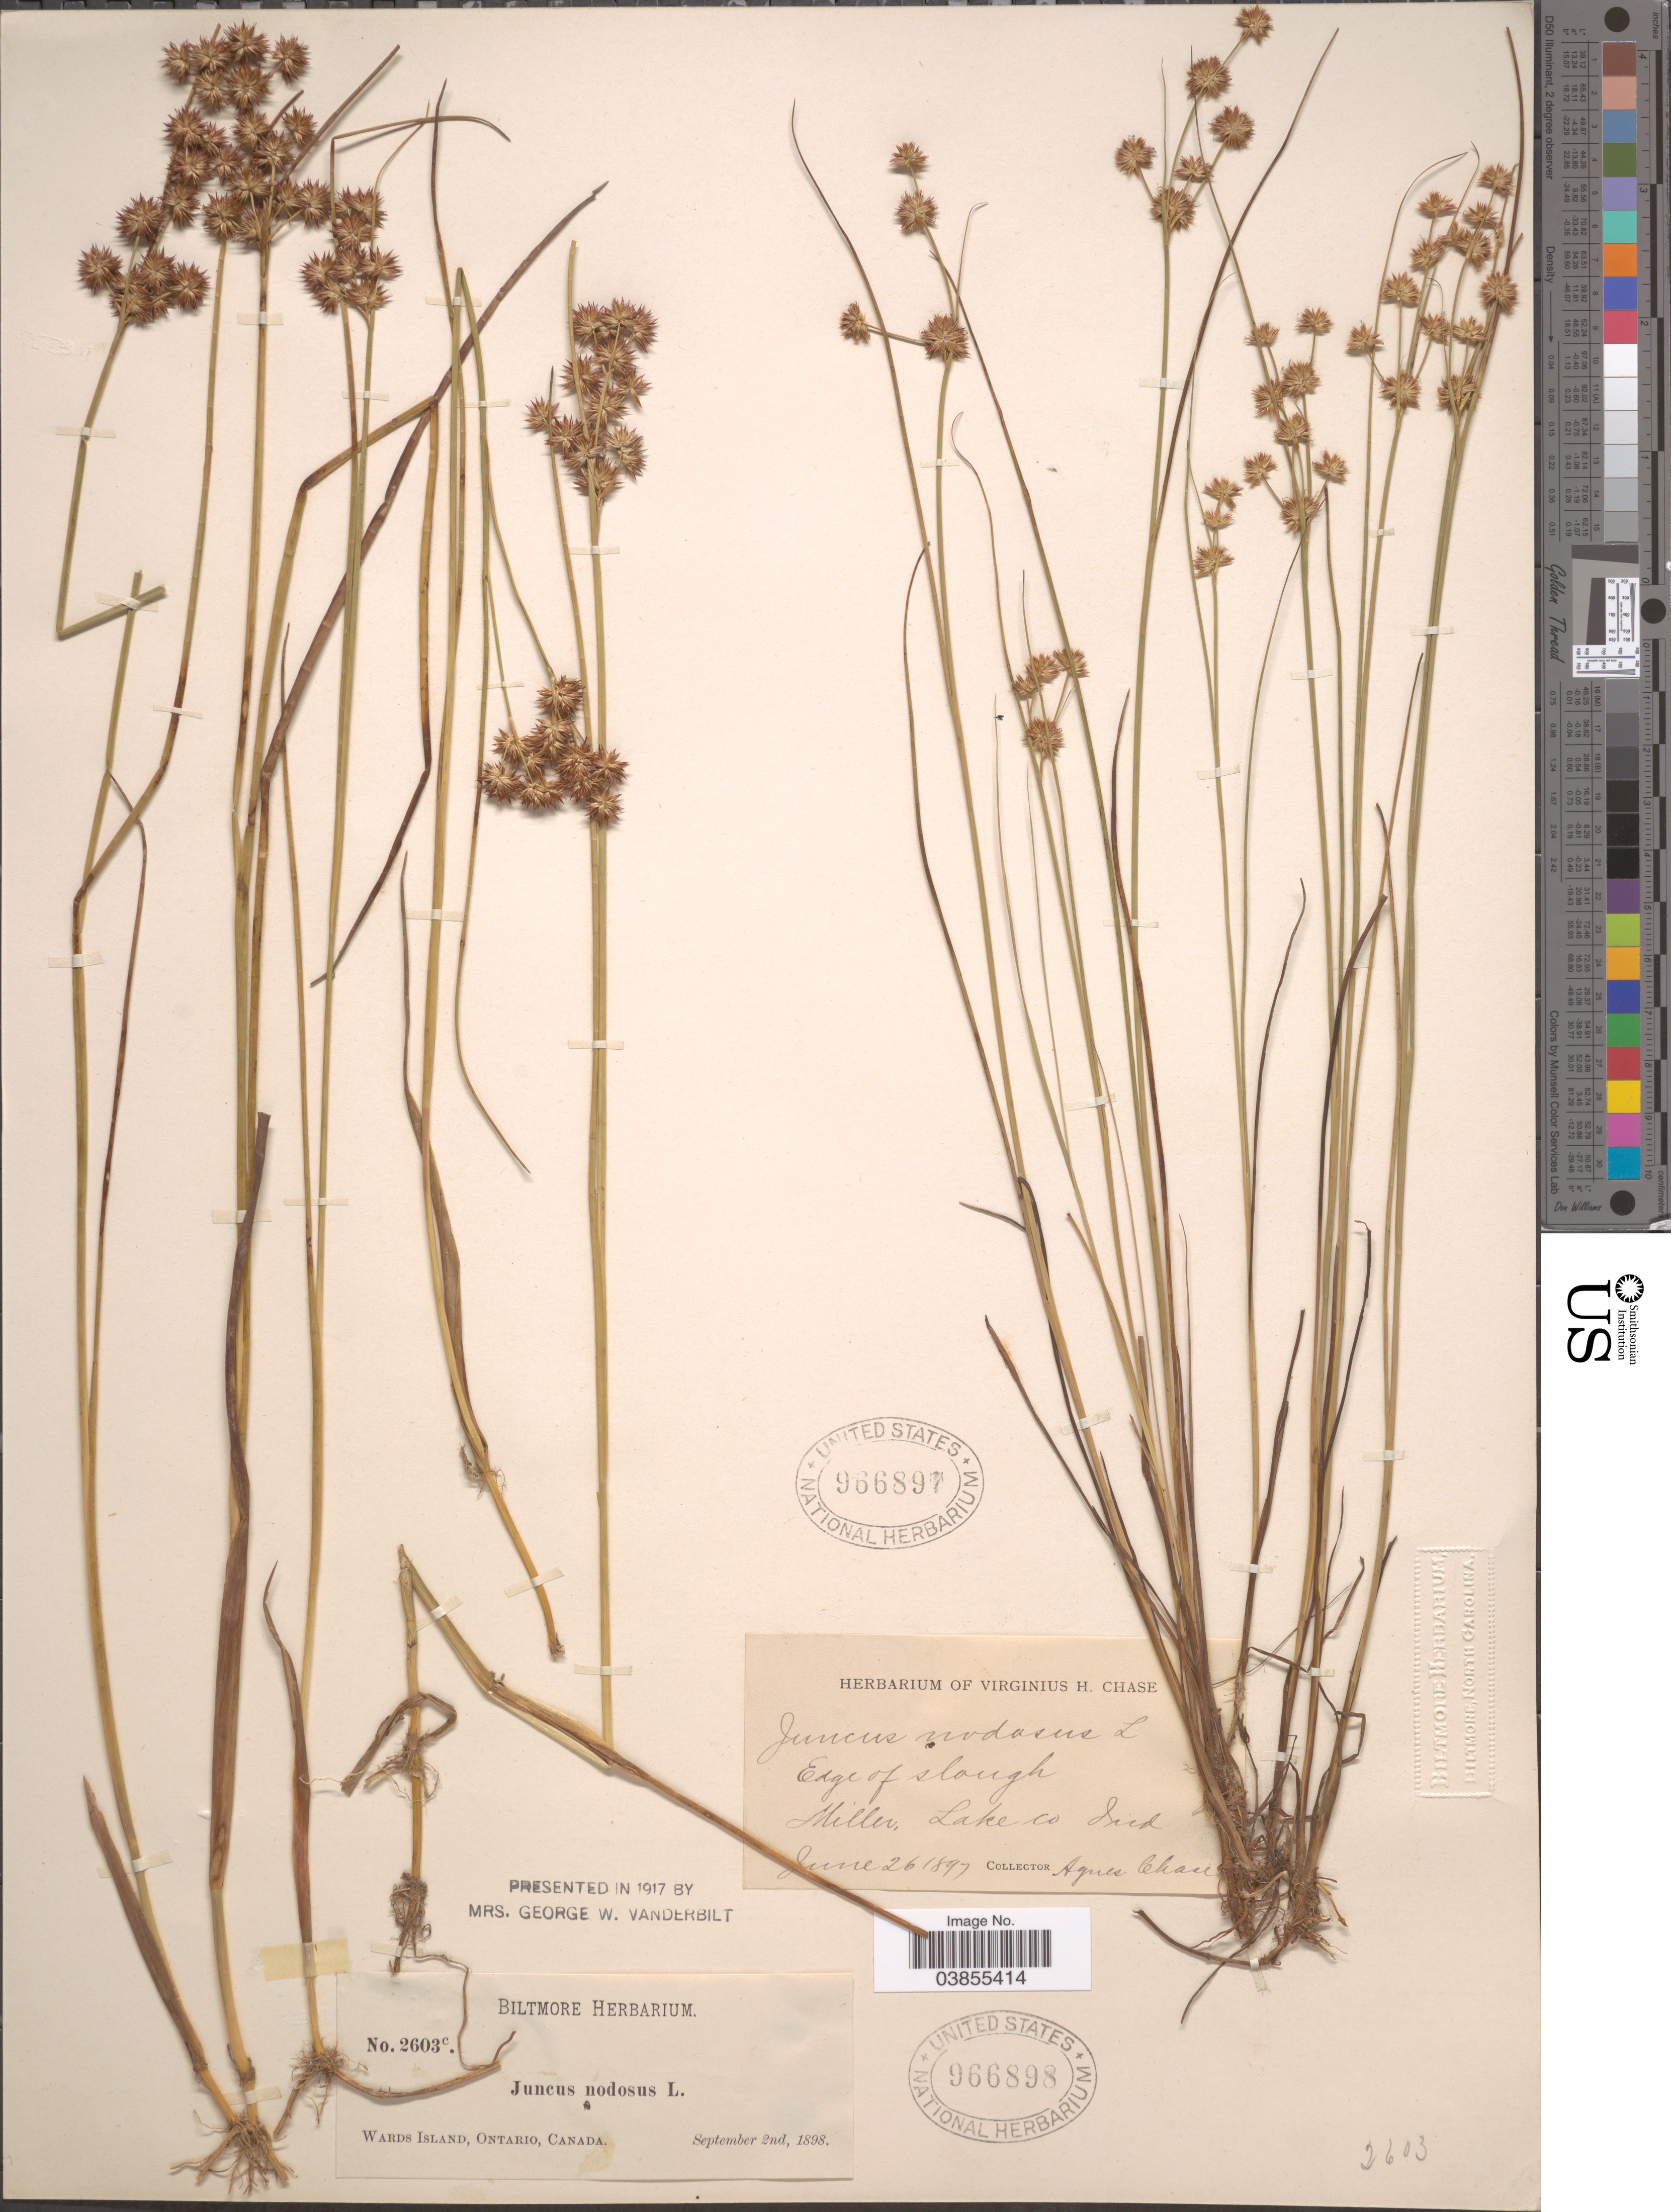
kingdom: Plantae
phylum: Tracheophyta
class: Liliopsida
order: Poales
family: Juncaceae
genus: Juncus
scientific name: Juncus nodosus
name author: L.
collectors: A. Chase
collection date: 1897-06-26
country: United States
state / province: Indiana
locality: Edge of slough Miller, Lake co.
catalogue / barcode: US 966897